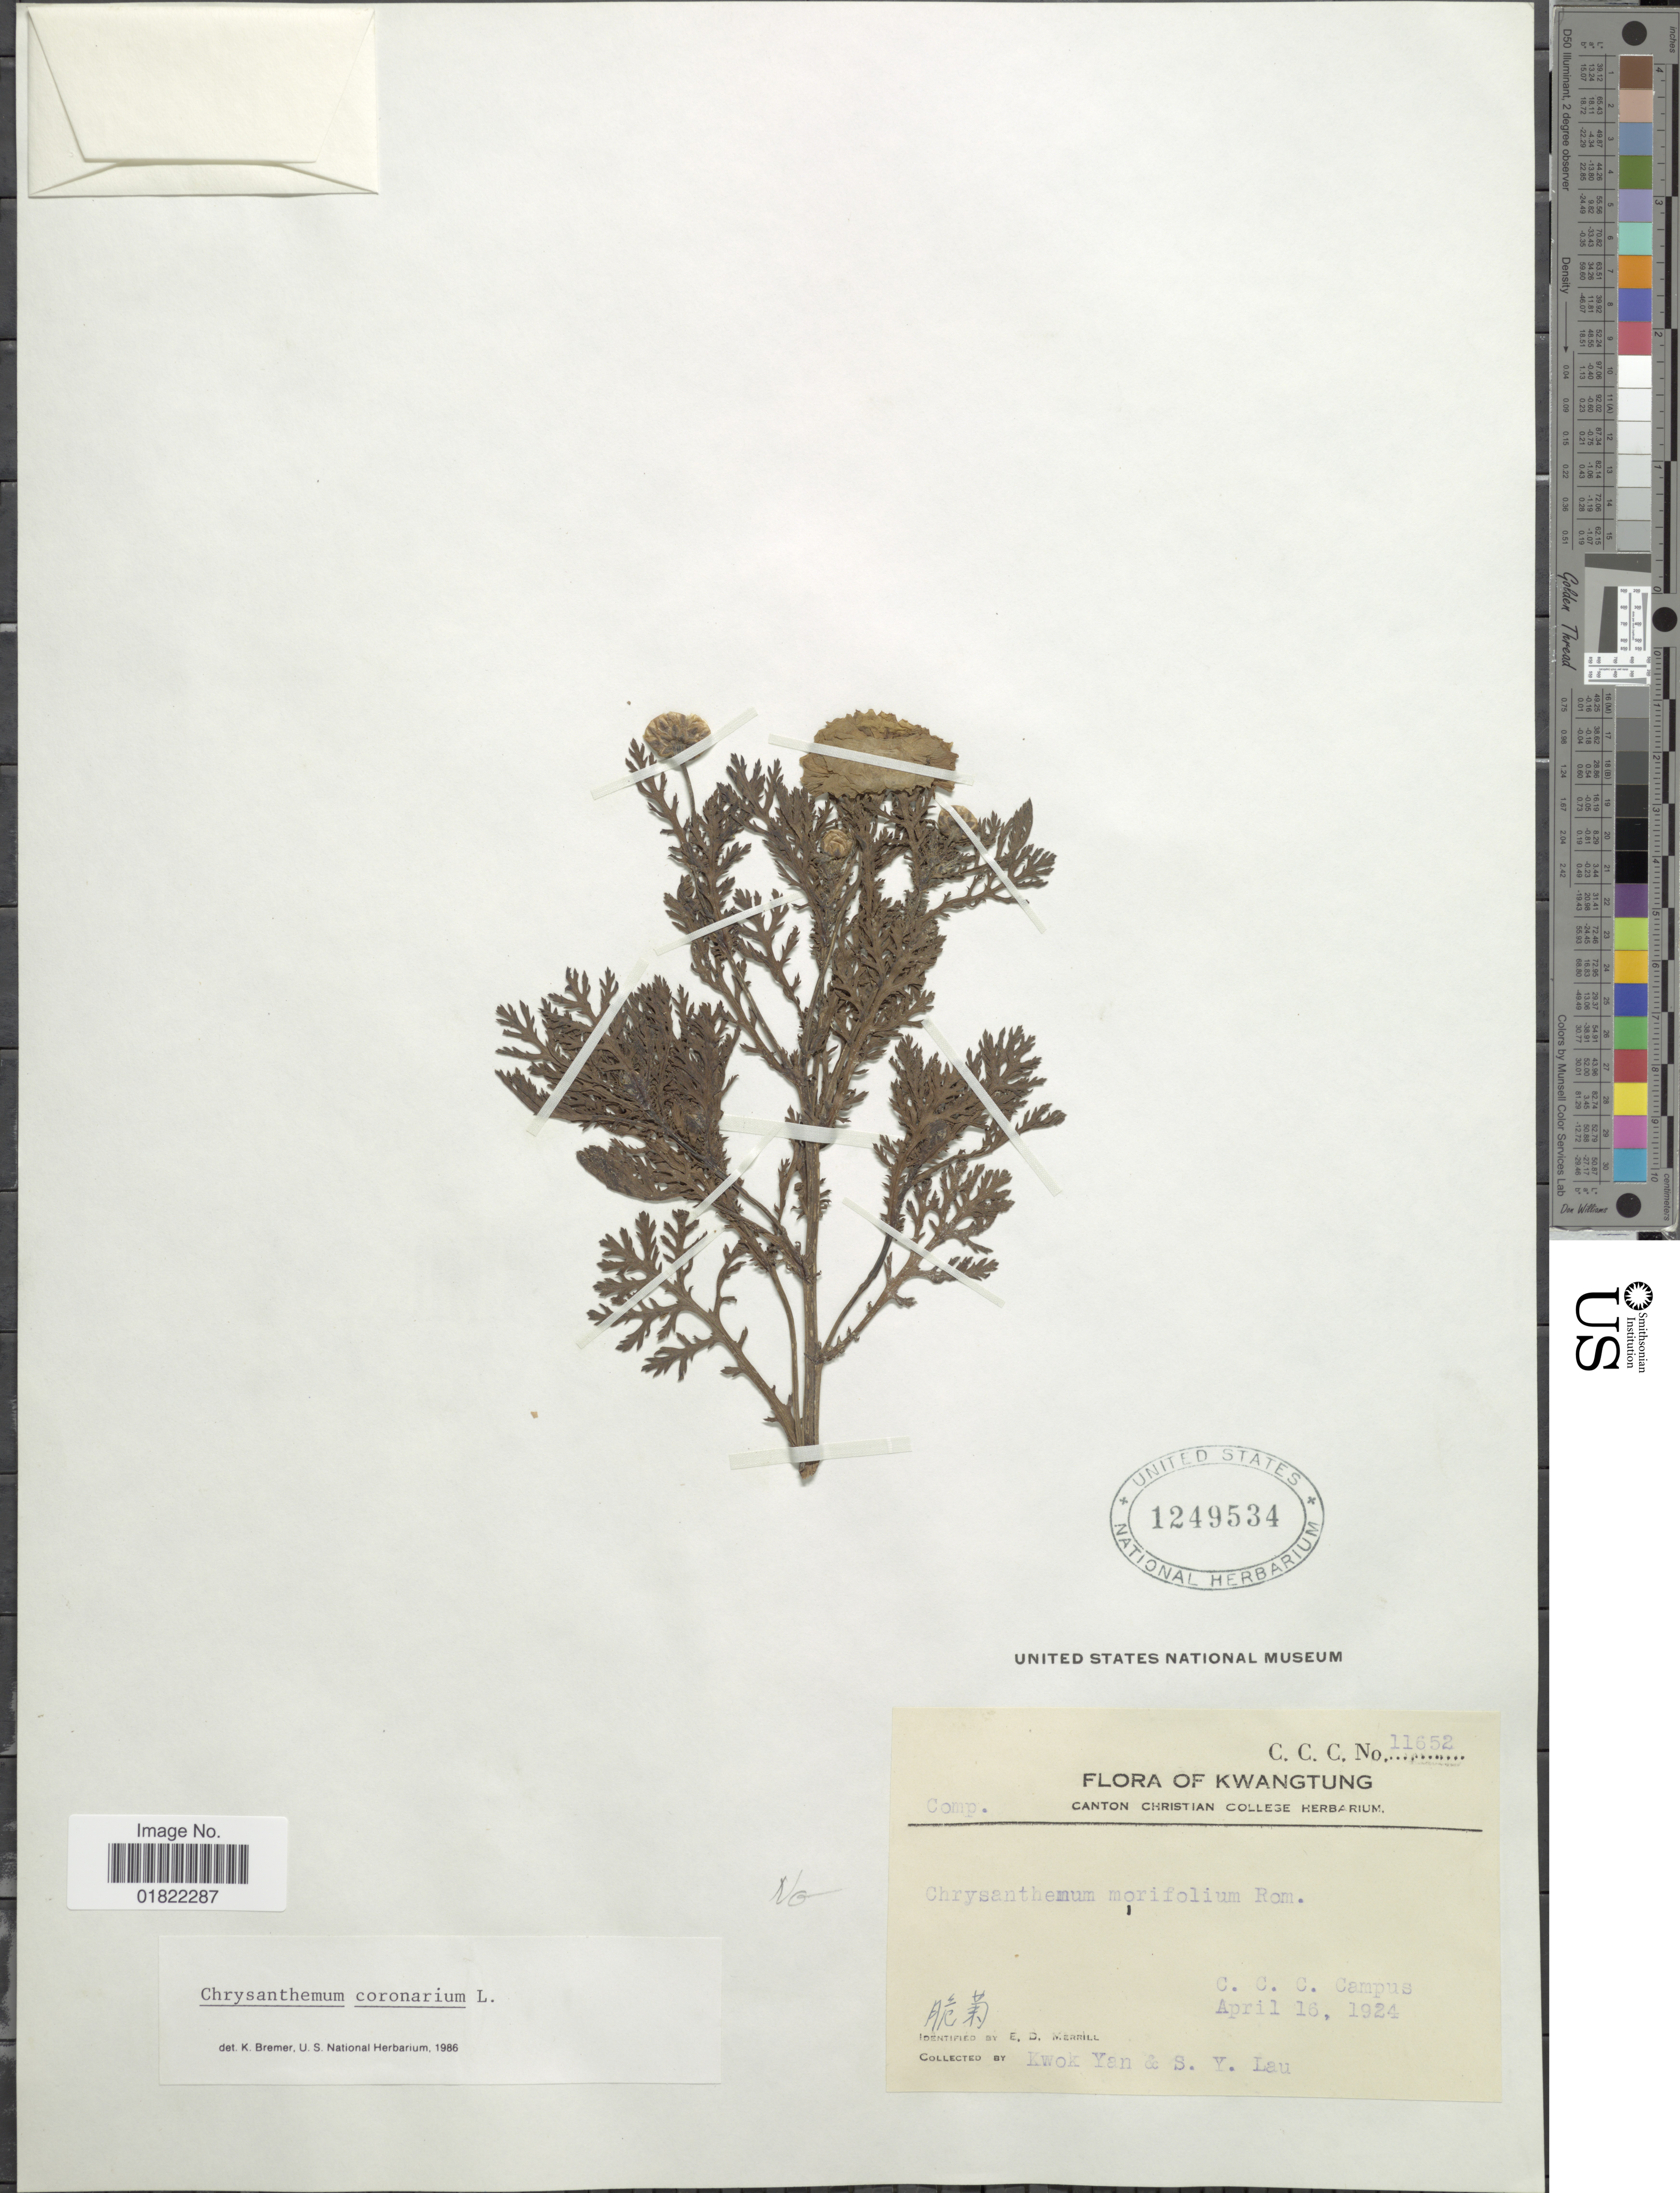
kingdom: Plantae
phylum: Tracheophyta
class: Magnoliopsida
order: Asterales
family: Asteraceae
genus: Chrysanthemum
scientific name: Chrysanthemum coronarium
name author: L.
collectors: K. Yan & S. Y. Lau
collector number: C. C. C. 11652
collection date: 1924-04-16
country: China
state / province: Guangdong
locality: Kwangtung, C. C. C. Campus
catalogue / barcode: US 1249534